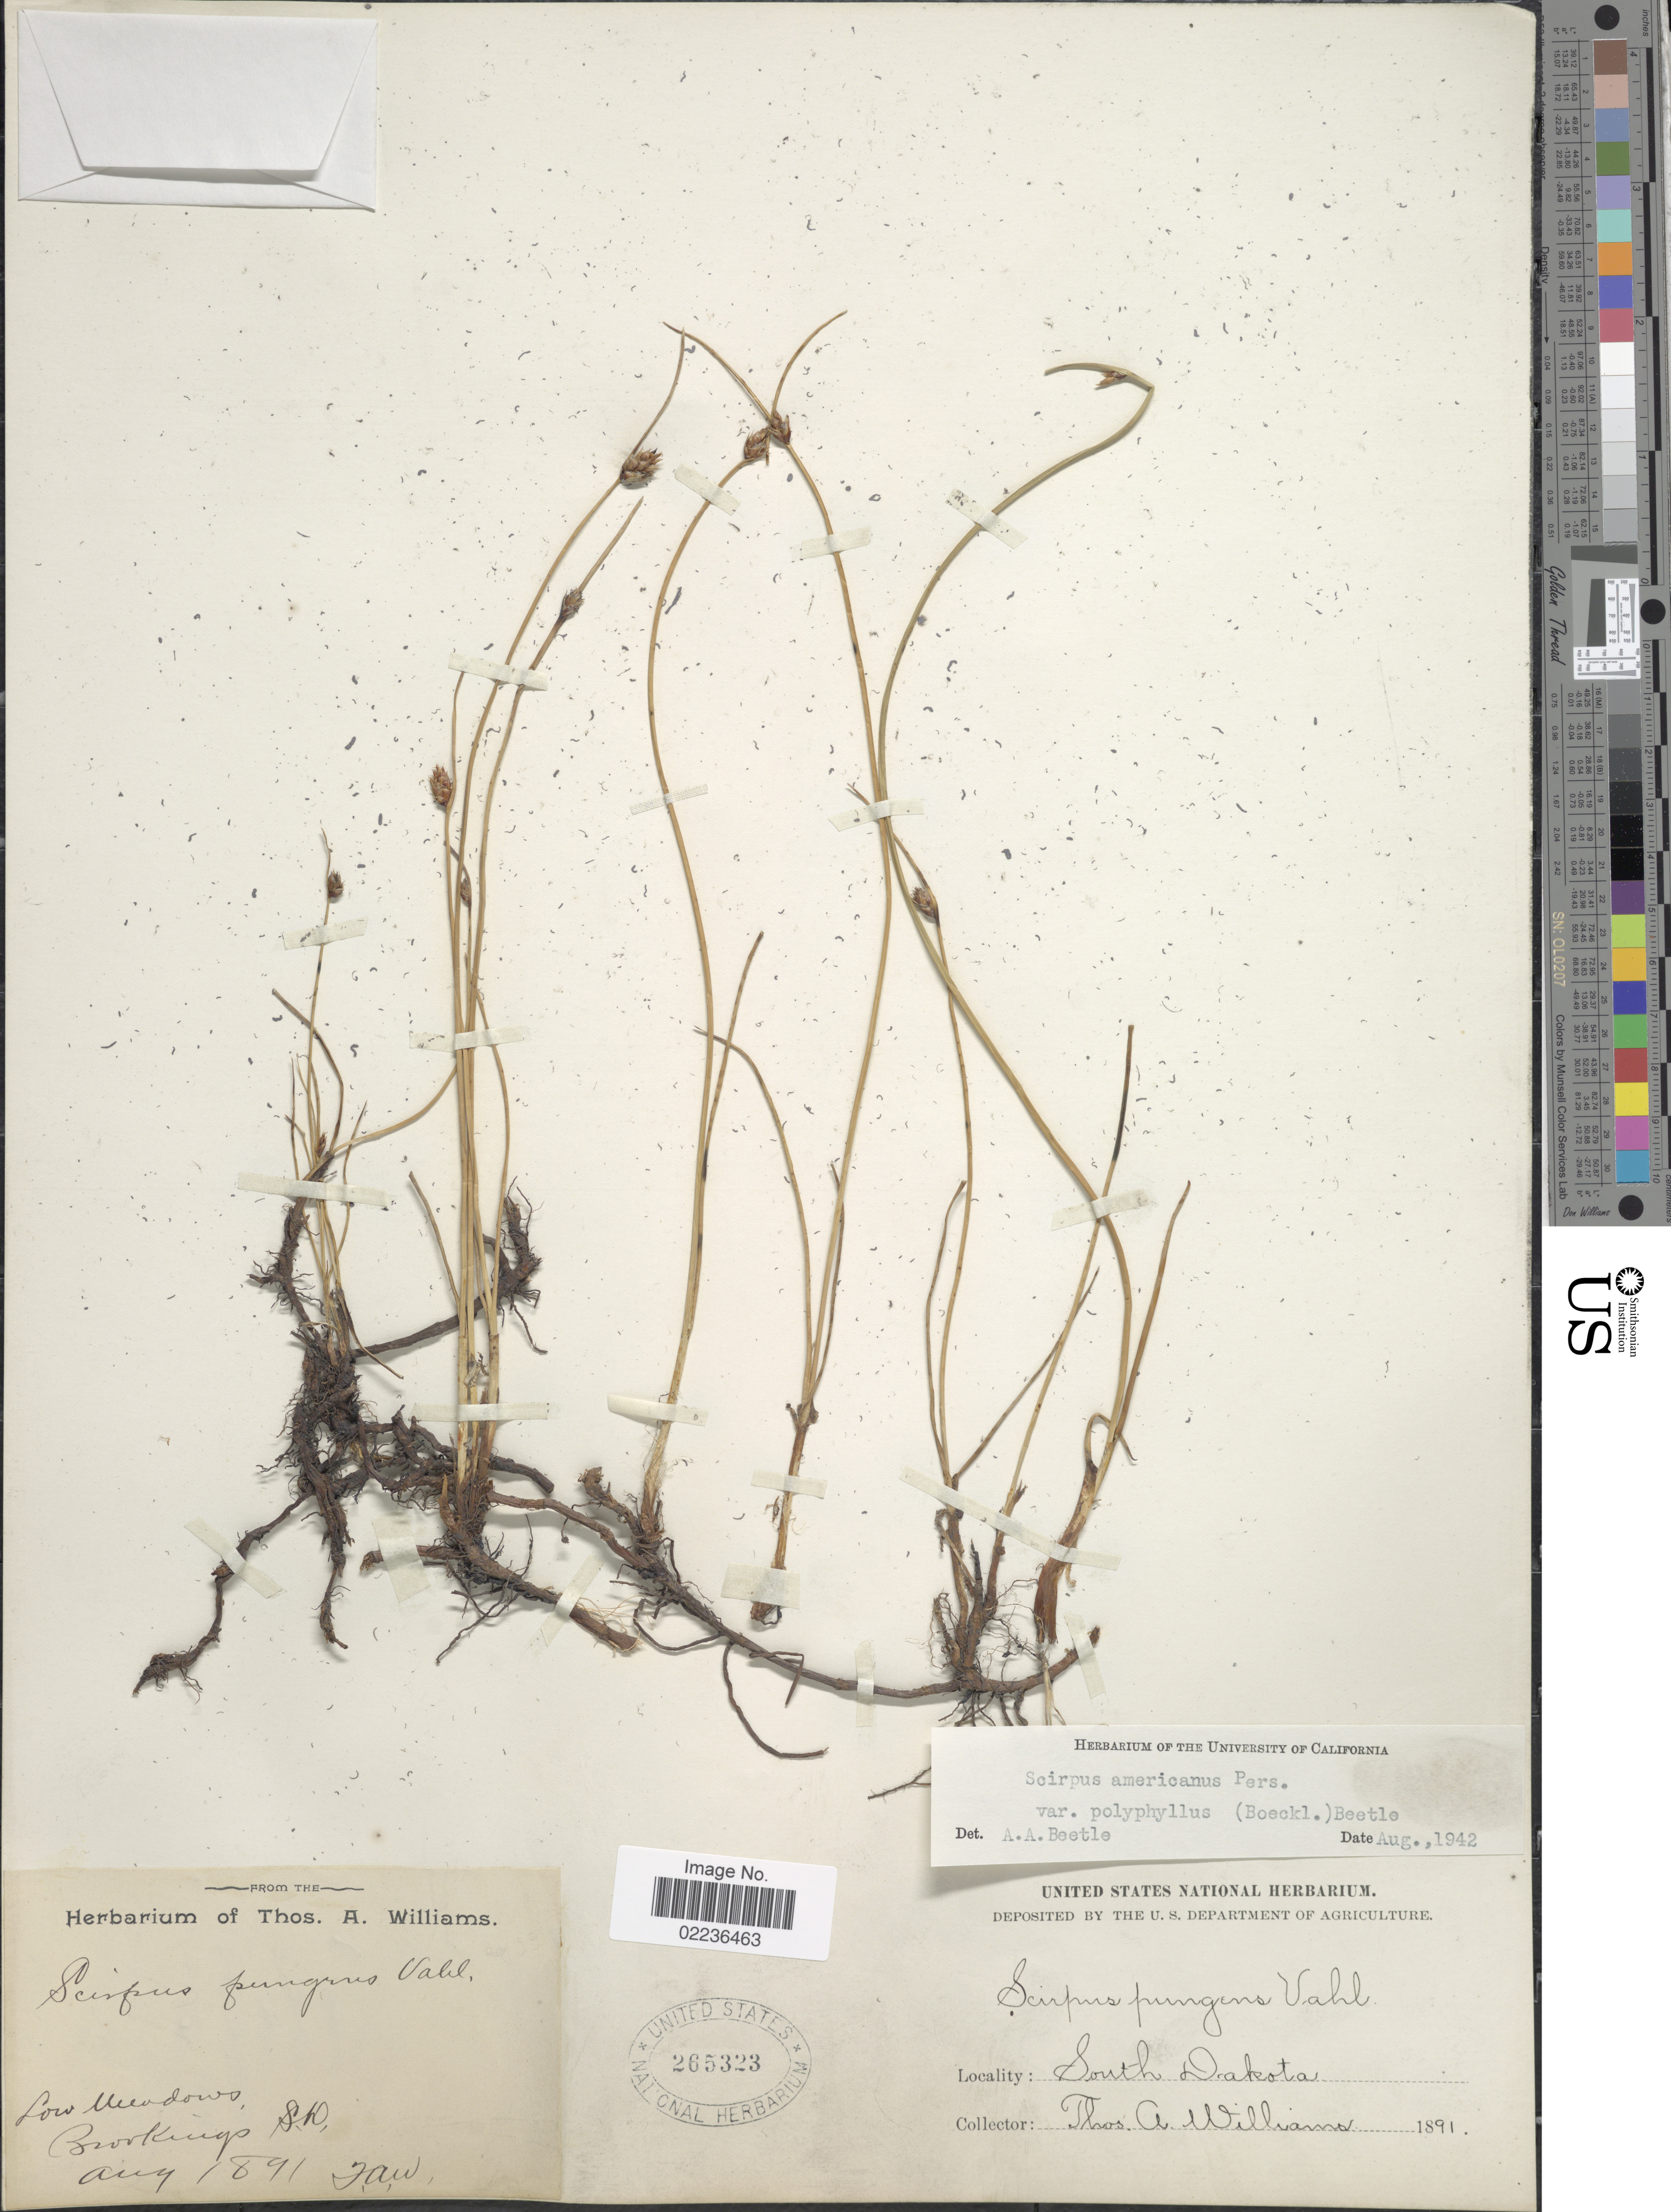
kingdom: Plantae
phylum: Tracheophyta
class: Liliopsida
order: Poales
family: Cyperaceae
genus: Schoenoplectus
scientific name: Schoenoplectus pungens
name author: (Vahl) Palla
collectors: T. A. Williams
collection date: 1891-08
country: United States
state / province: South Dakota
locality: Low meadows, Brookings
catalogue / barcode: US 265323